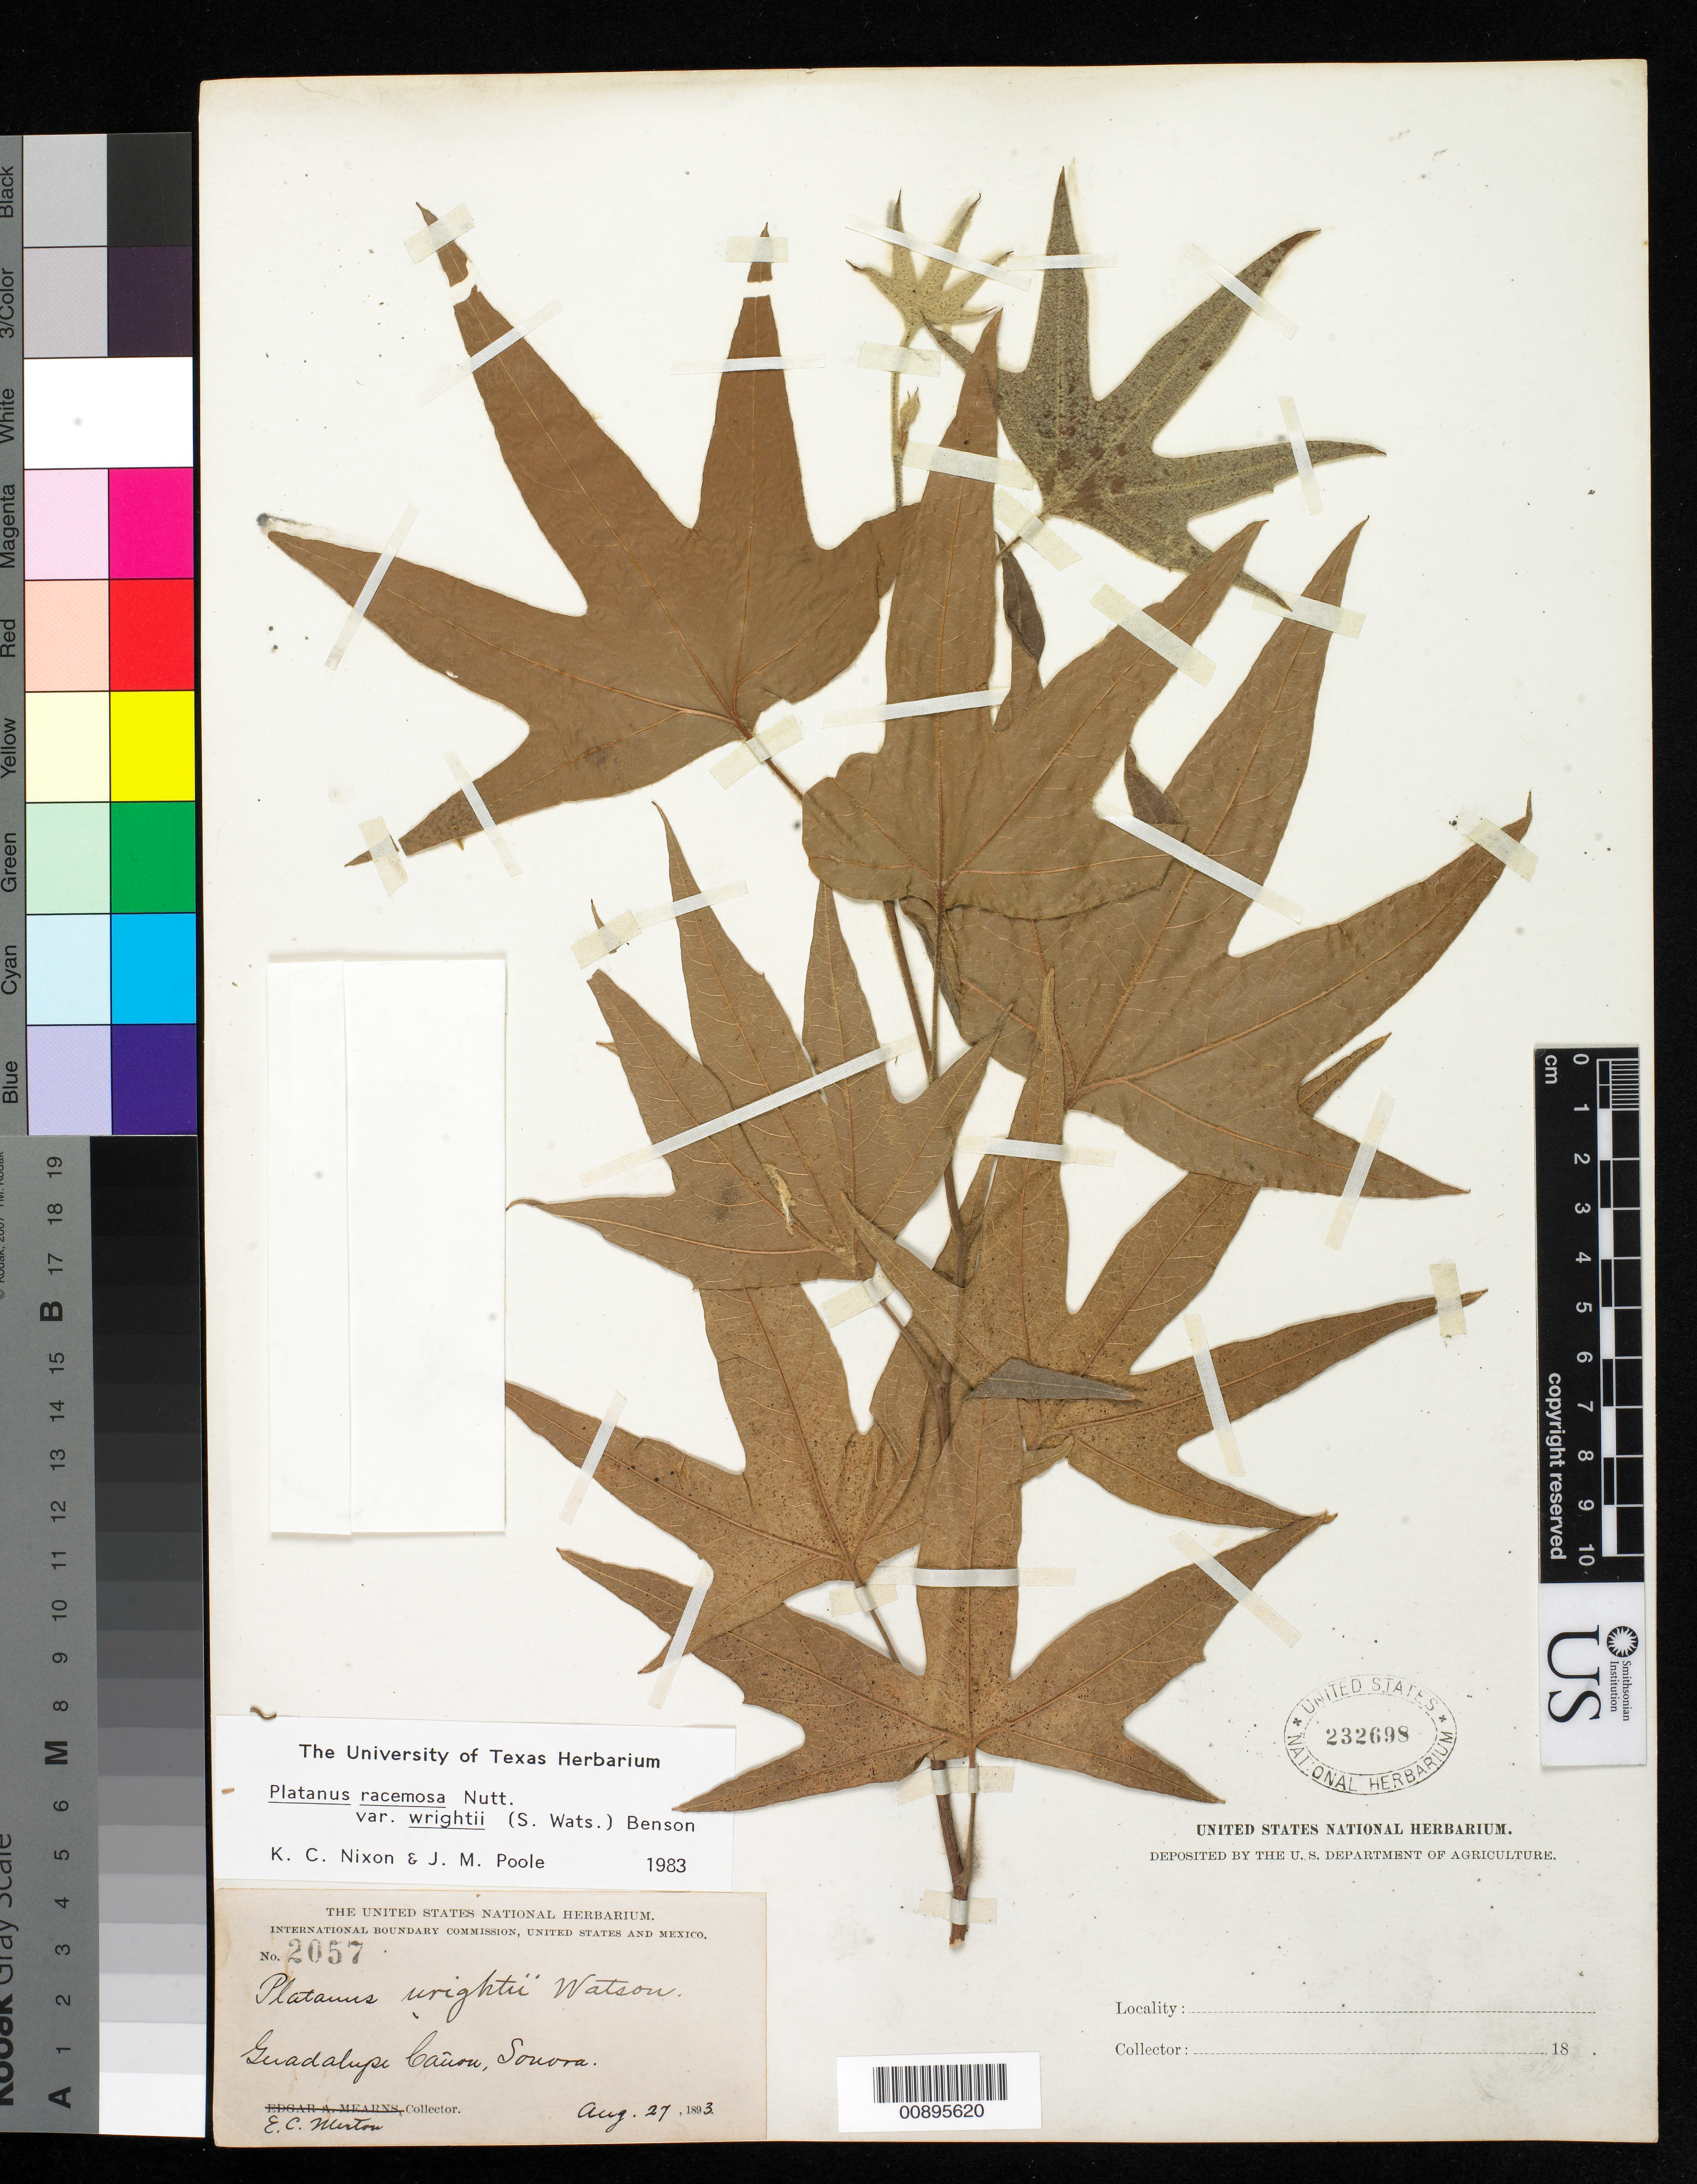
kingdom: Plantae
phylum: Tracheophyta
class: Magnoliopsida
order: Proteales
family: Platanaceae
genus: Platanus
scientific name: Platanus racemosa var. wrightii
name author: (S. Watson) L.D. Benson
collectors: E. Merton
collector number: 2057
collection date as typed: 27 Aug 1893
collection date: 1893-08-27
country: Mexico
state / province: Sonora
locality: Guadalupe Cañon, Sonora.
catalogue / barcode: US 232698